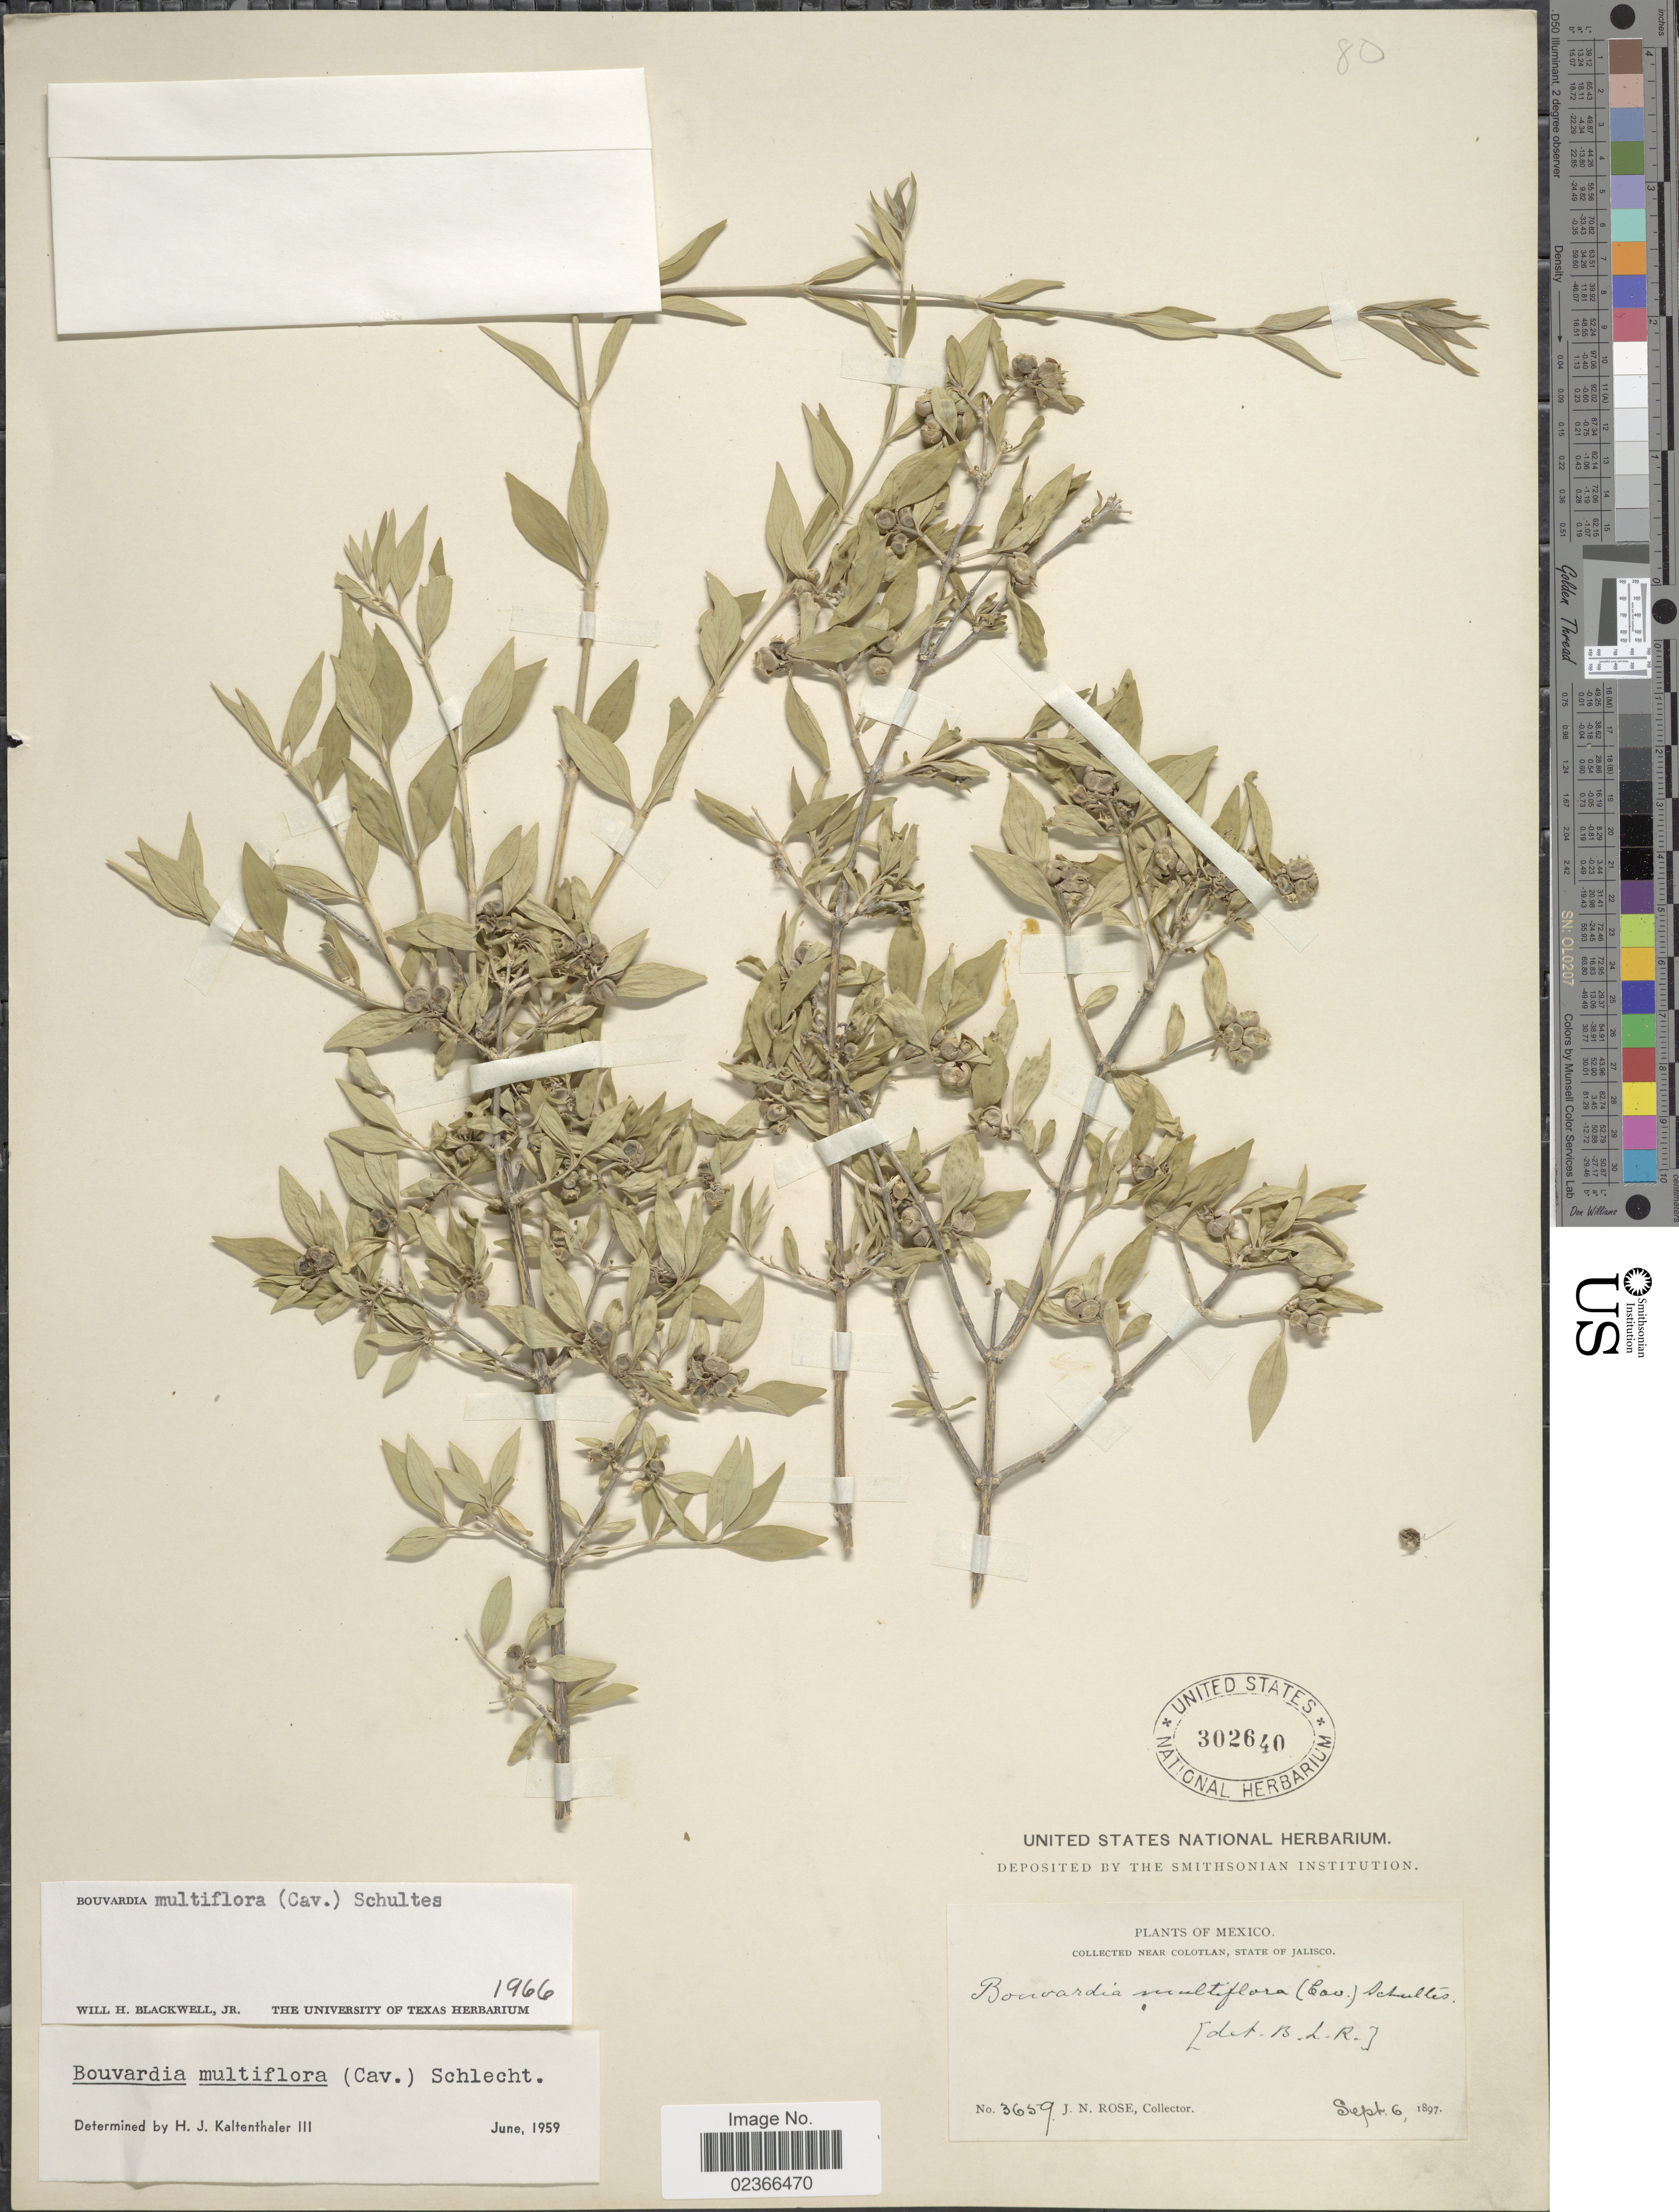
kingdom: Plantae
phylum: Tracheophyta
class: Magnoliopsida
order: Gentianales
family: Rubiaceae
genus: Bouvardia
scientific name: Bouvardia multiflora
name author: (Cav.) Schult.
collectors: J. N. Rose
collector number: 3659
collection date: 1897-09-06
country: Mexico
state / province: Jalisco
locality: Near Colotlan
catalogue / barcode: US 302640